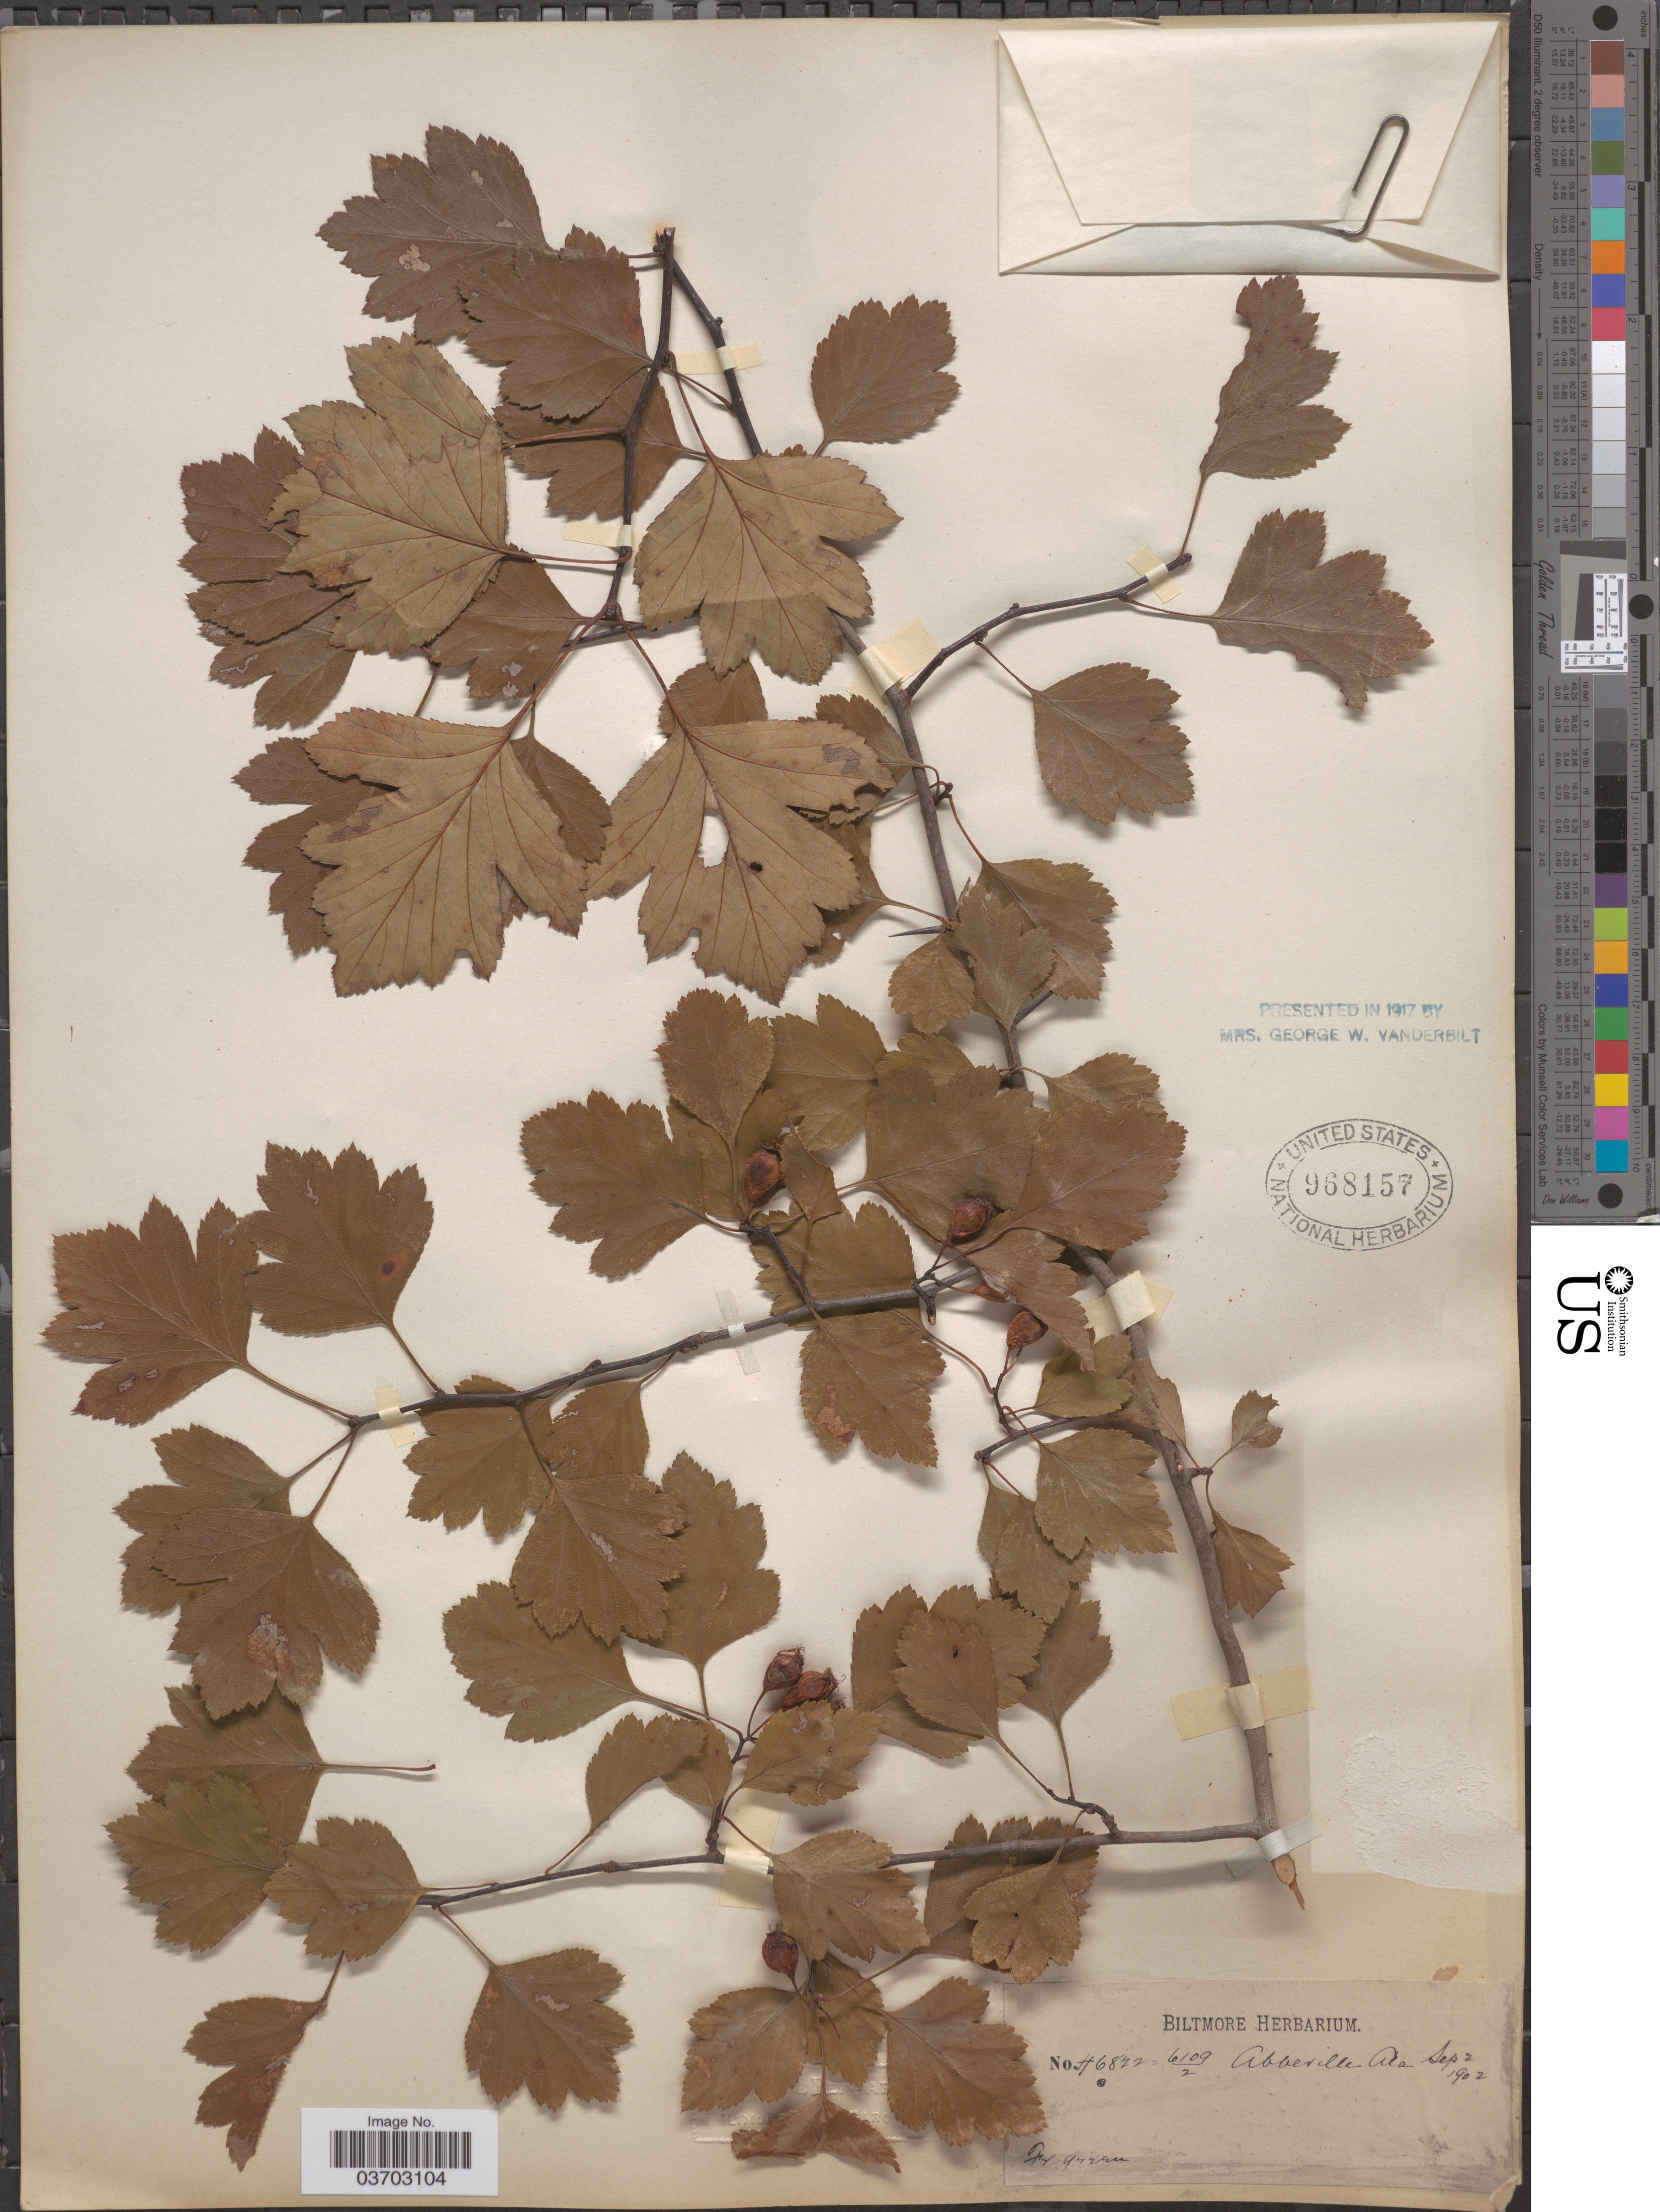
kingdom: Plantae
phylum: Tracheophyta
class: Magnoliopsida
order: Rosales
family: Rosaceae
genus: Crataegus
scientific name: Crataegus sp.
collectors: ex herb. Biltmore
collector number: H6822=6109/2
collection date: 1902-09-02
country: United States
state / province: Alabama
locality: Abbeville.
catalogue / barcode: US 968157